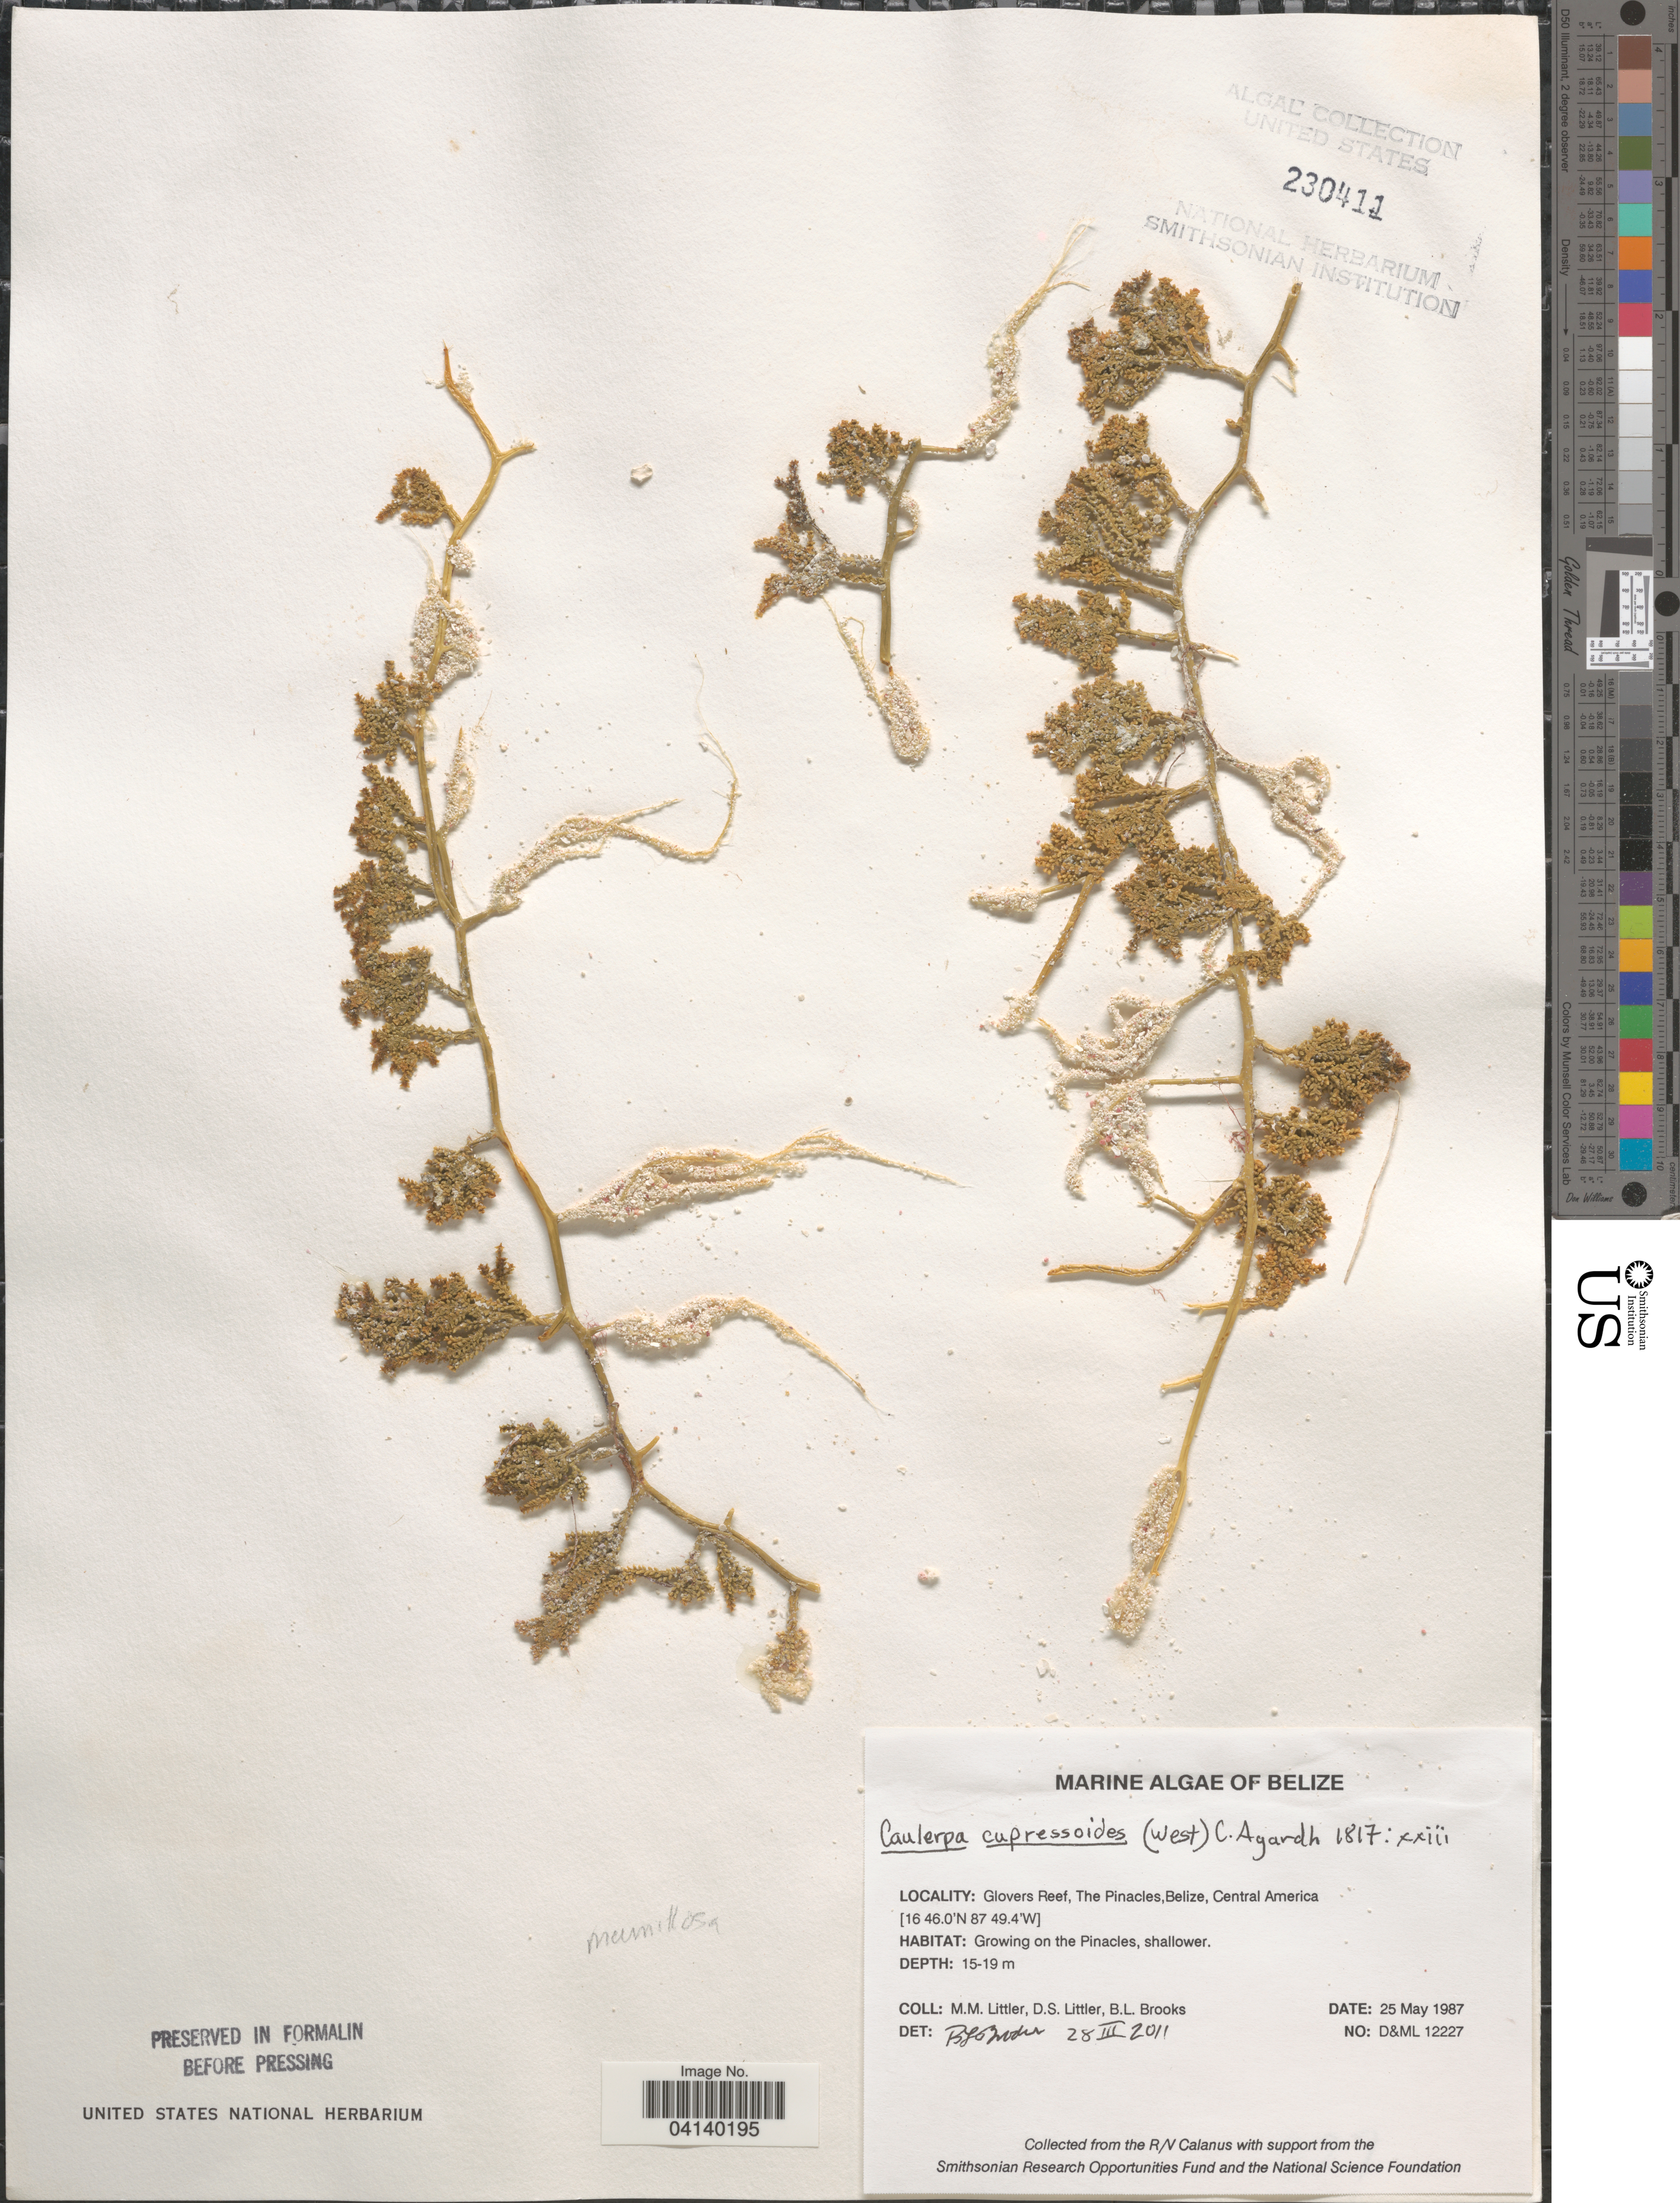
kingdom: Plantae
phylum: Chlorophyta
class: Ulvophyceae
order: Bryopsidales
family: Caulerpaceae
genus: Caulerpa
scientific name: Caulerpa cupressoides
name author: (Vahl) C. Agardh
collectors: D. S. Littler & B. Brooks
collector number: D&ML12227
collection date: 1987-05-25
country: Belize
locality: Glovers Reef, The Pinacles.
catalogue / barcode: US 230411